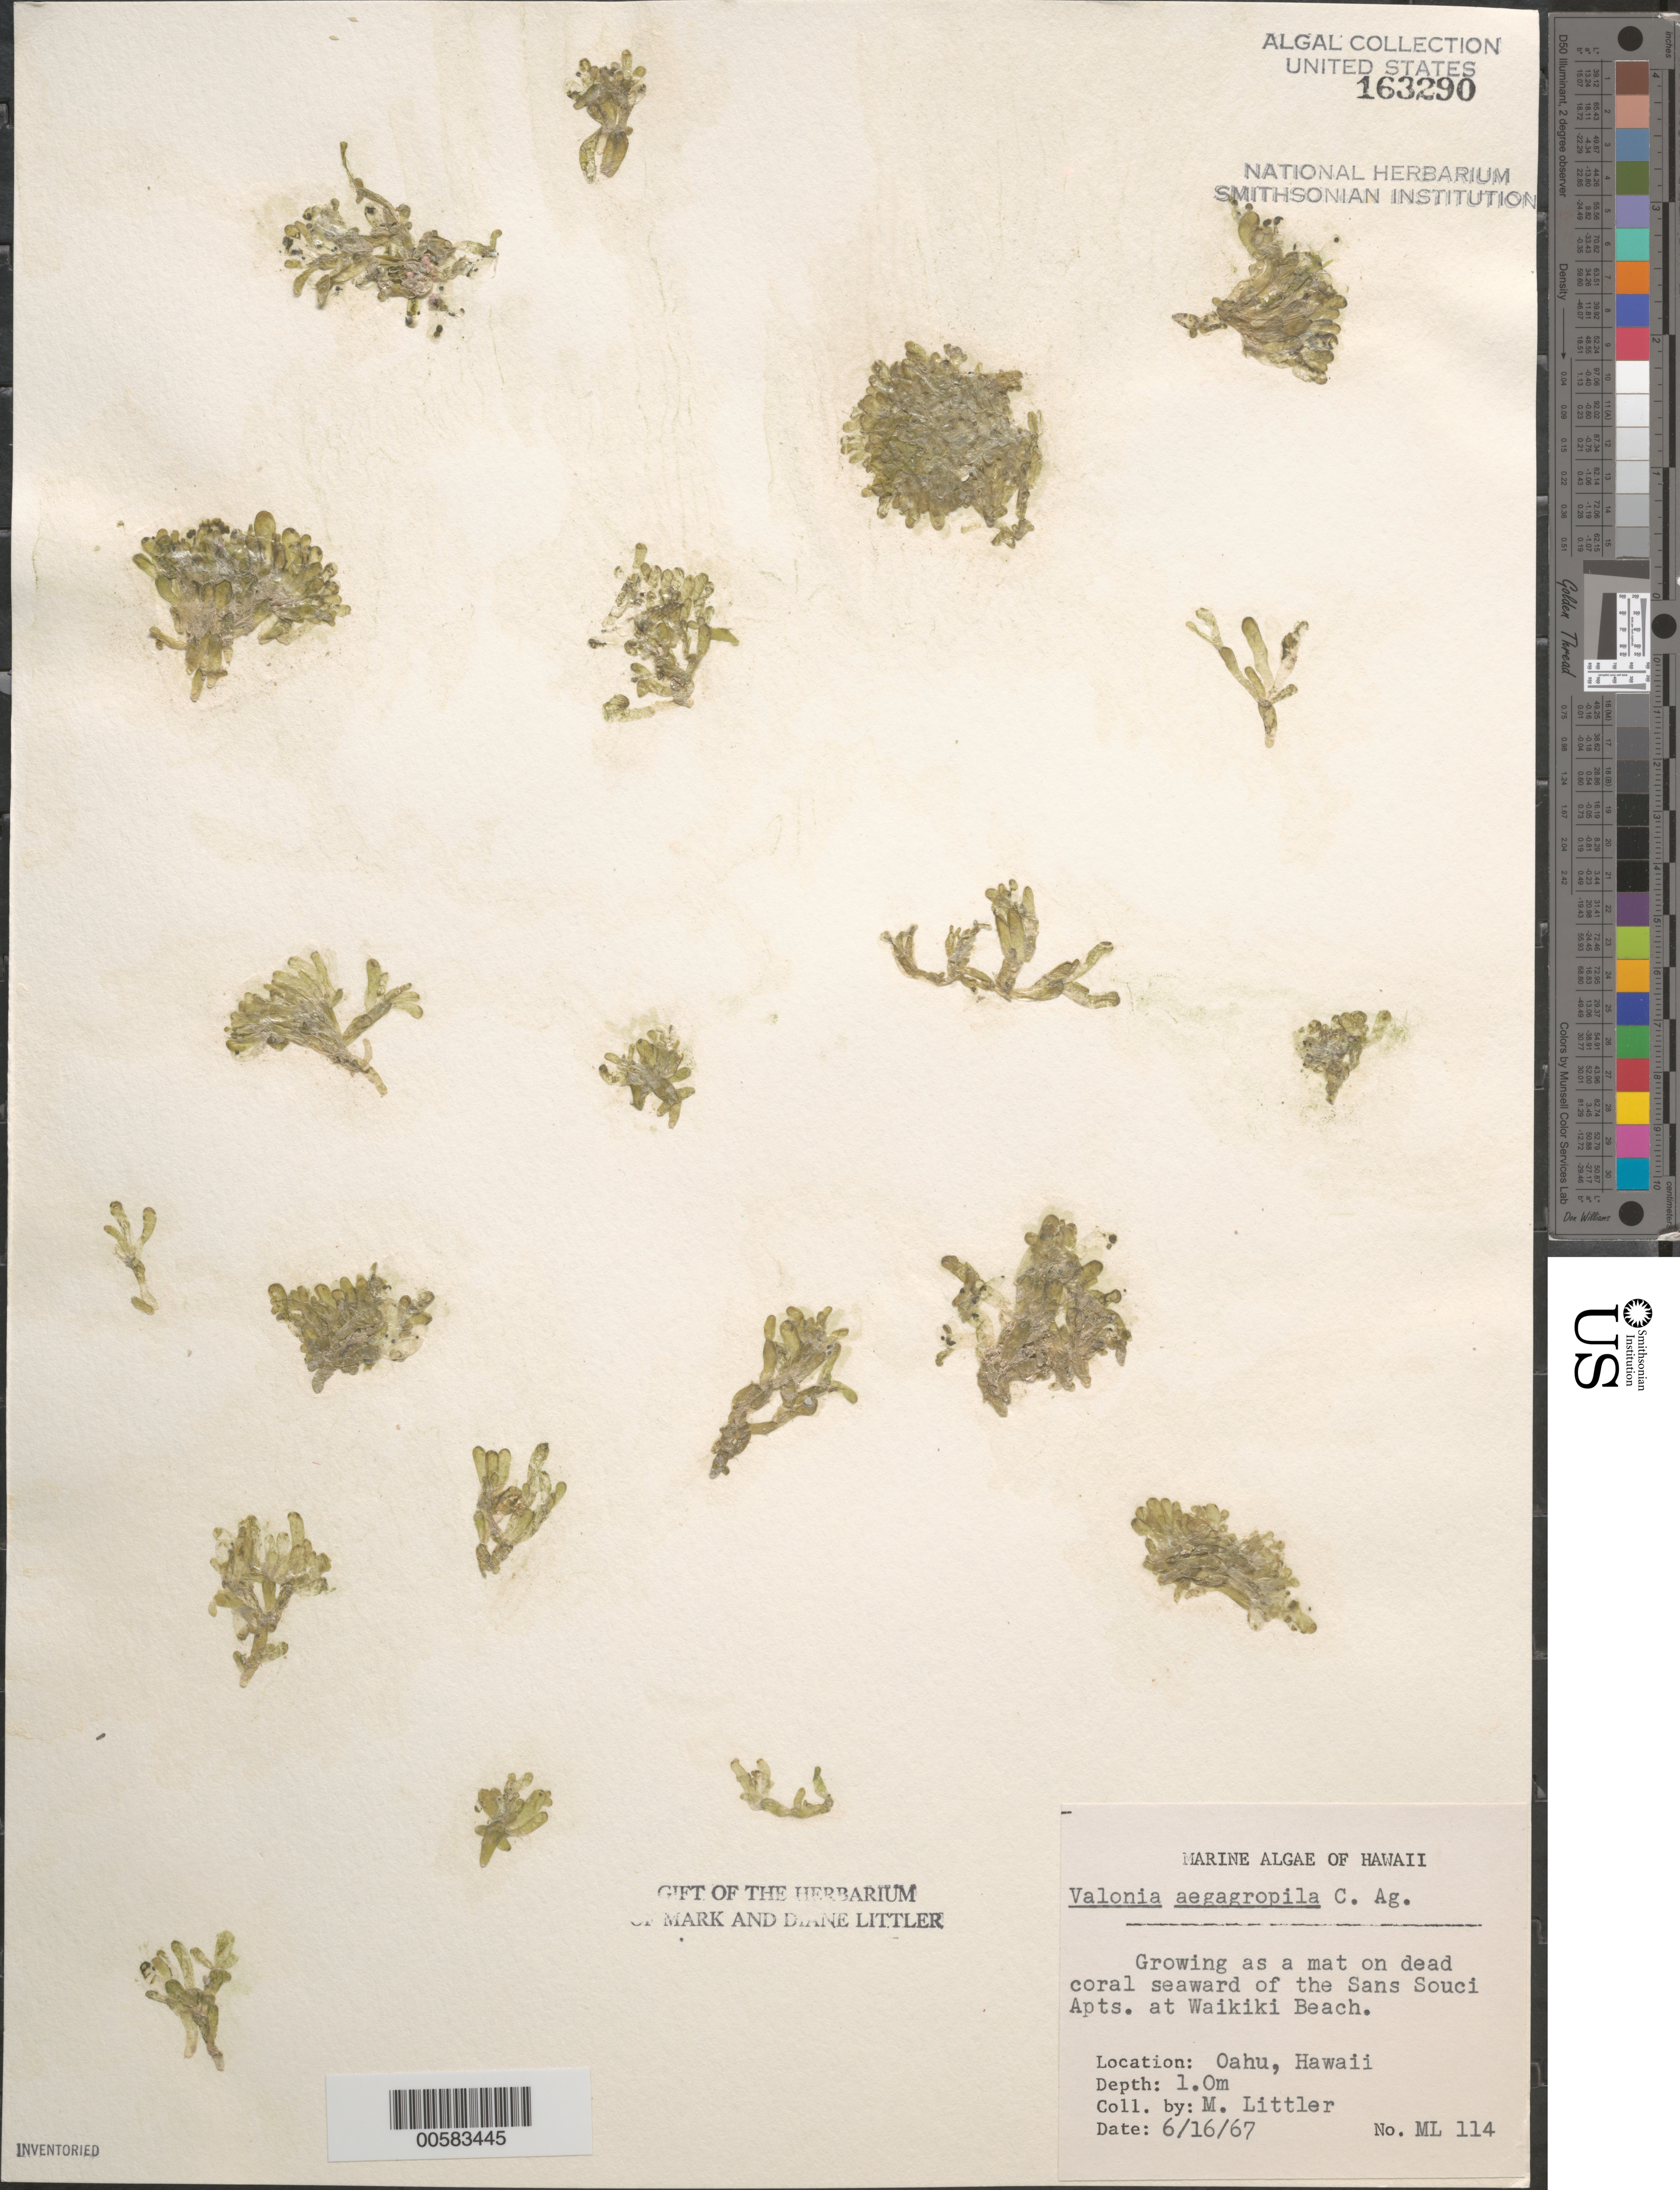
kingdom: Plantae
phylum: Chlorophyta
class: Ulvophyceae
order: Siphonocladales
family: Valoniaceae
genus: Valonia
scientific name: Valonia aegagropila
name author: C. Agardh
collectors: M. M. Littler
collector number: ML 114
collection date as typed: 16 Jun 1967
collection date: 1967-06-16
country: United States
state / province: Hawaii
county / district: Honolulu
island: Oahu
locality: Waikiki Beach near Sans Souci Apartments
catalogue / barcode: US 163290